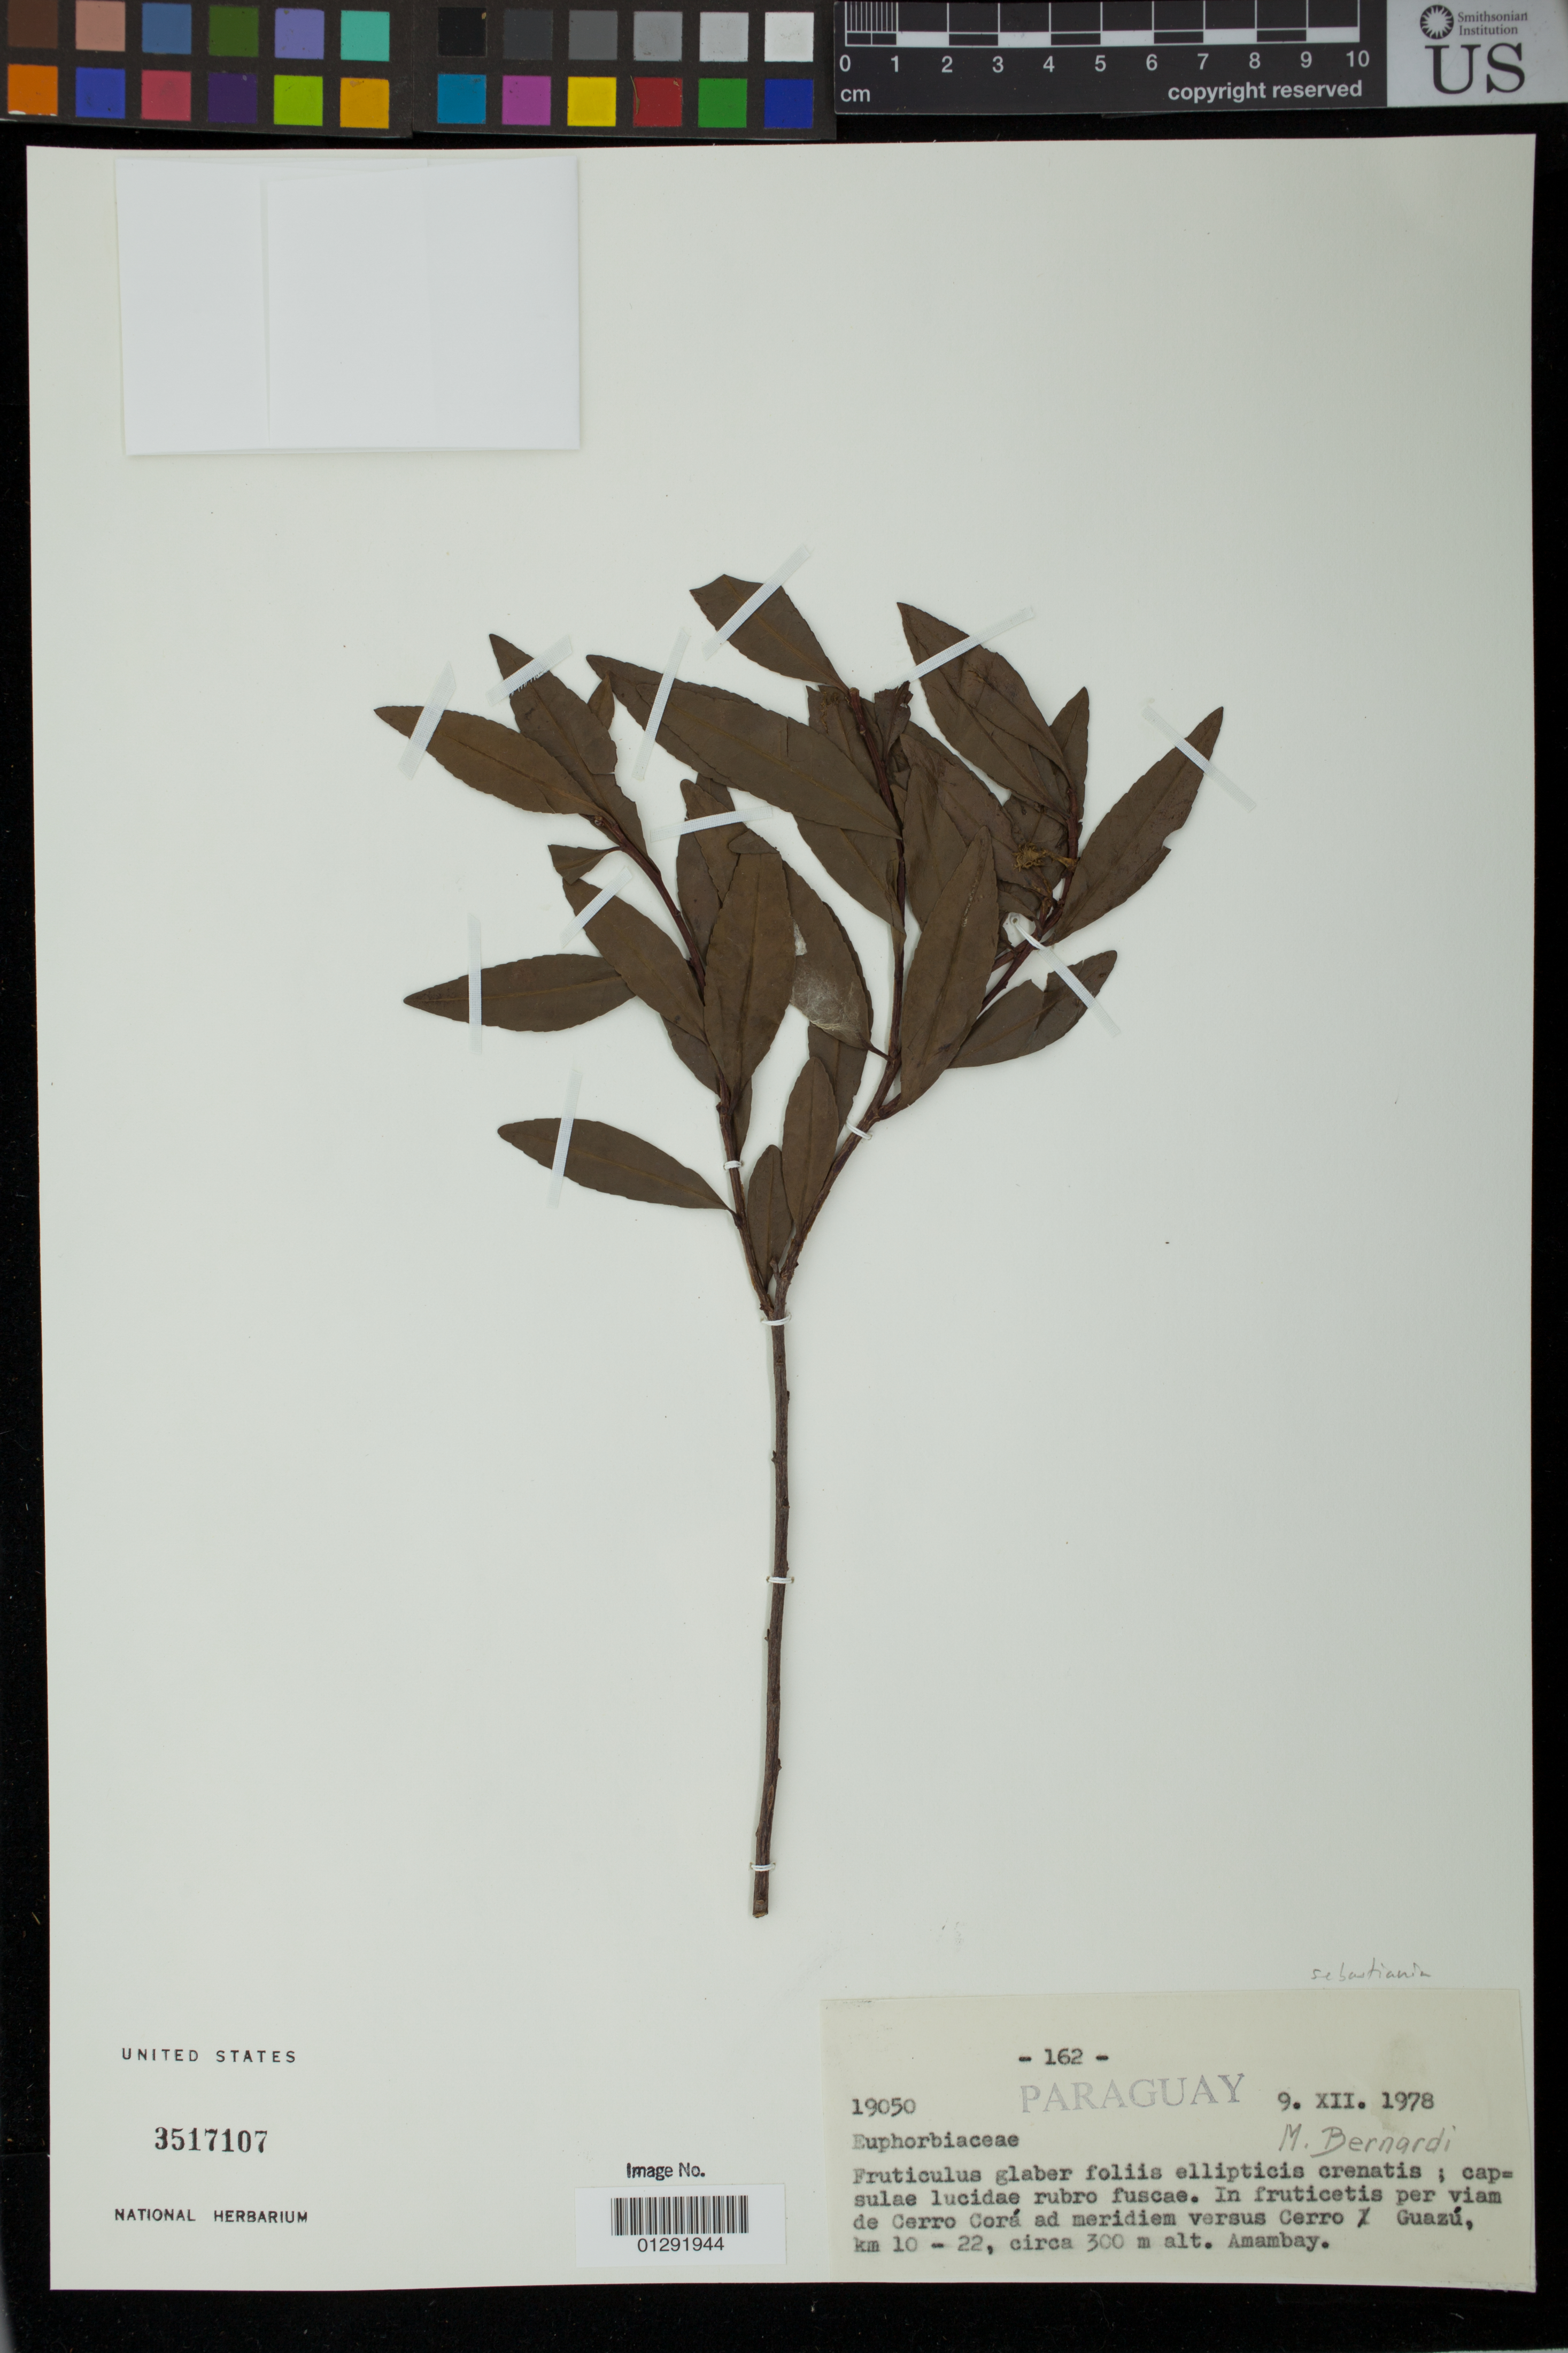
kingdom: Plantae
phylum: Tracheophyta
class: Magnoliopsida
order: Malpighiales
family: Euphorbiaceae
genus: Sebastiania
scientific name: Sebastiania sp.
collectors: M. Bernardi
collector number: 19050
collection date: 1978-12-09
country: Paraguay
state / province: Amambay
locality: In fruticetis per viam de Cerro Cora ad meridiem versus c, km 10-22.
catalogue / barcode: US 3517107